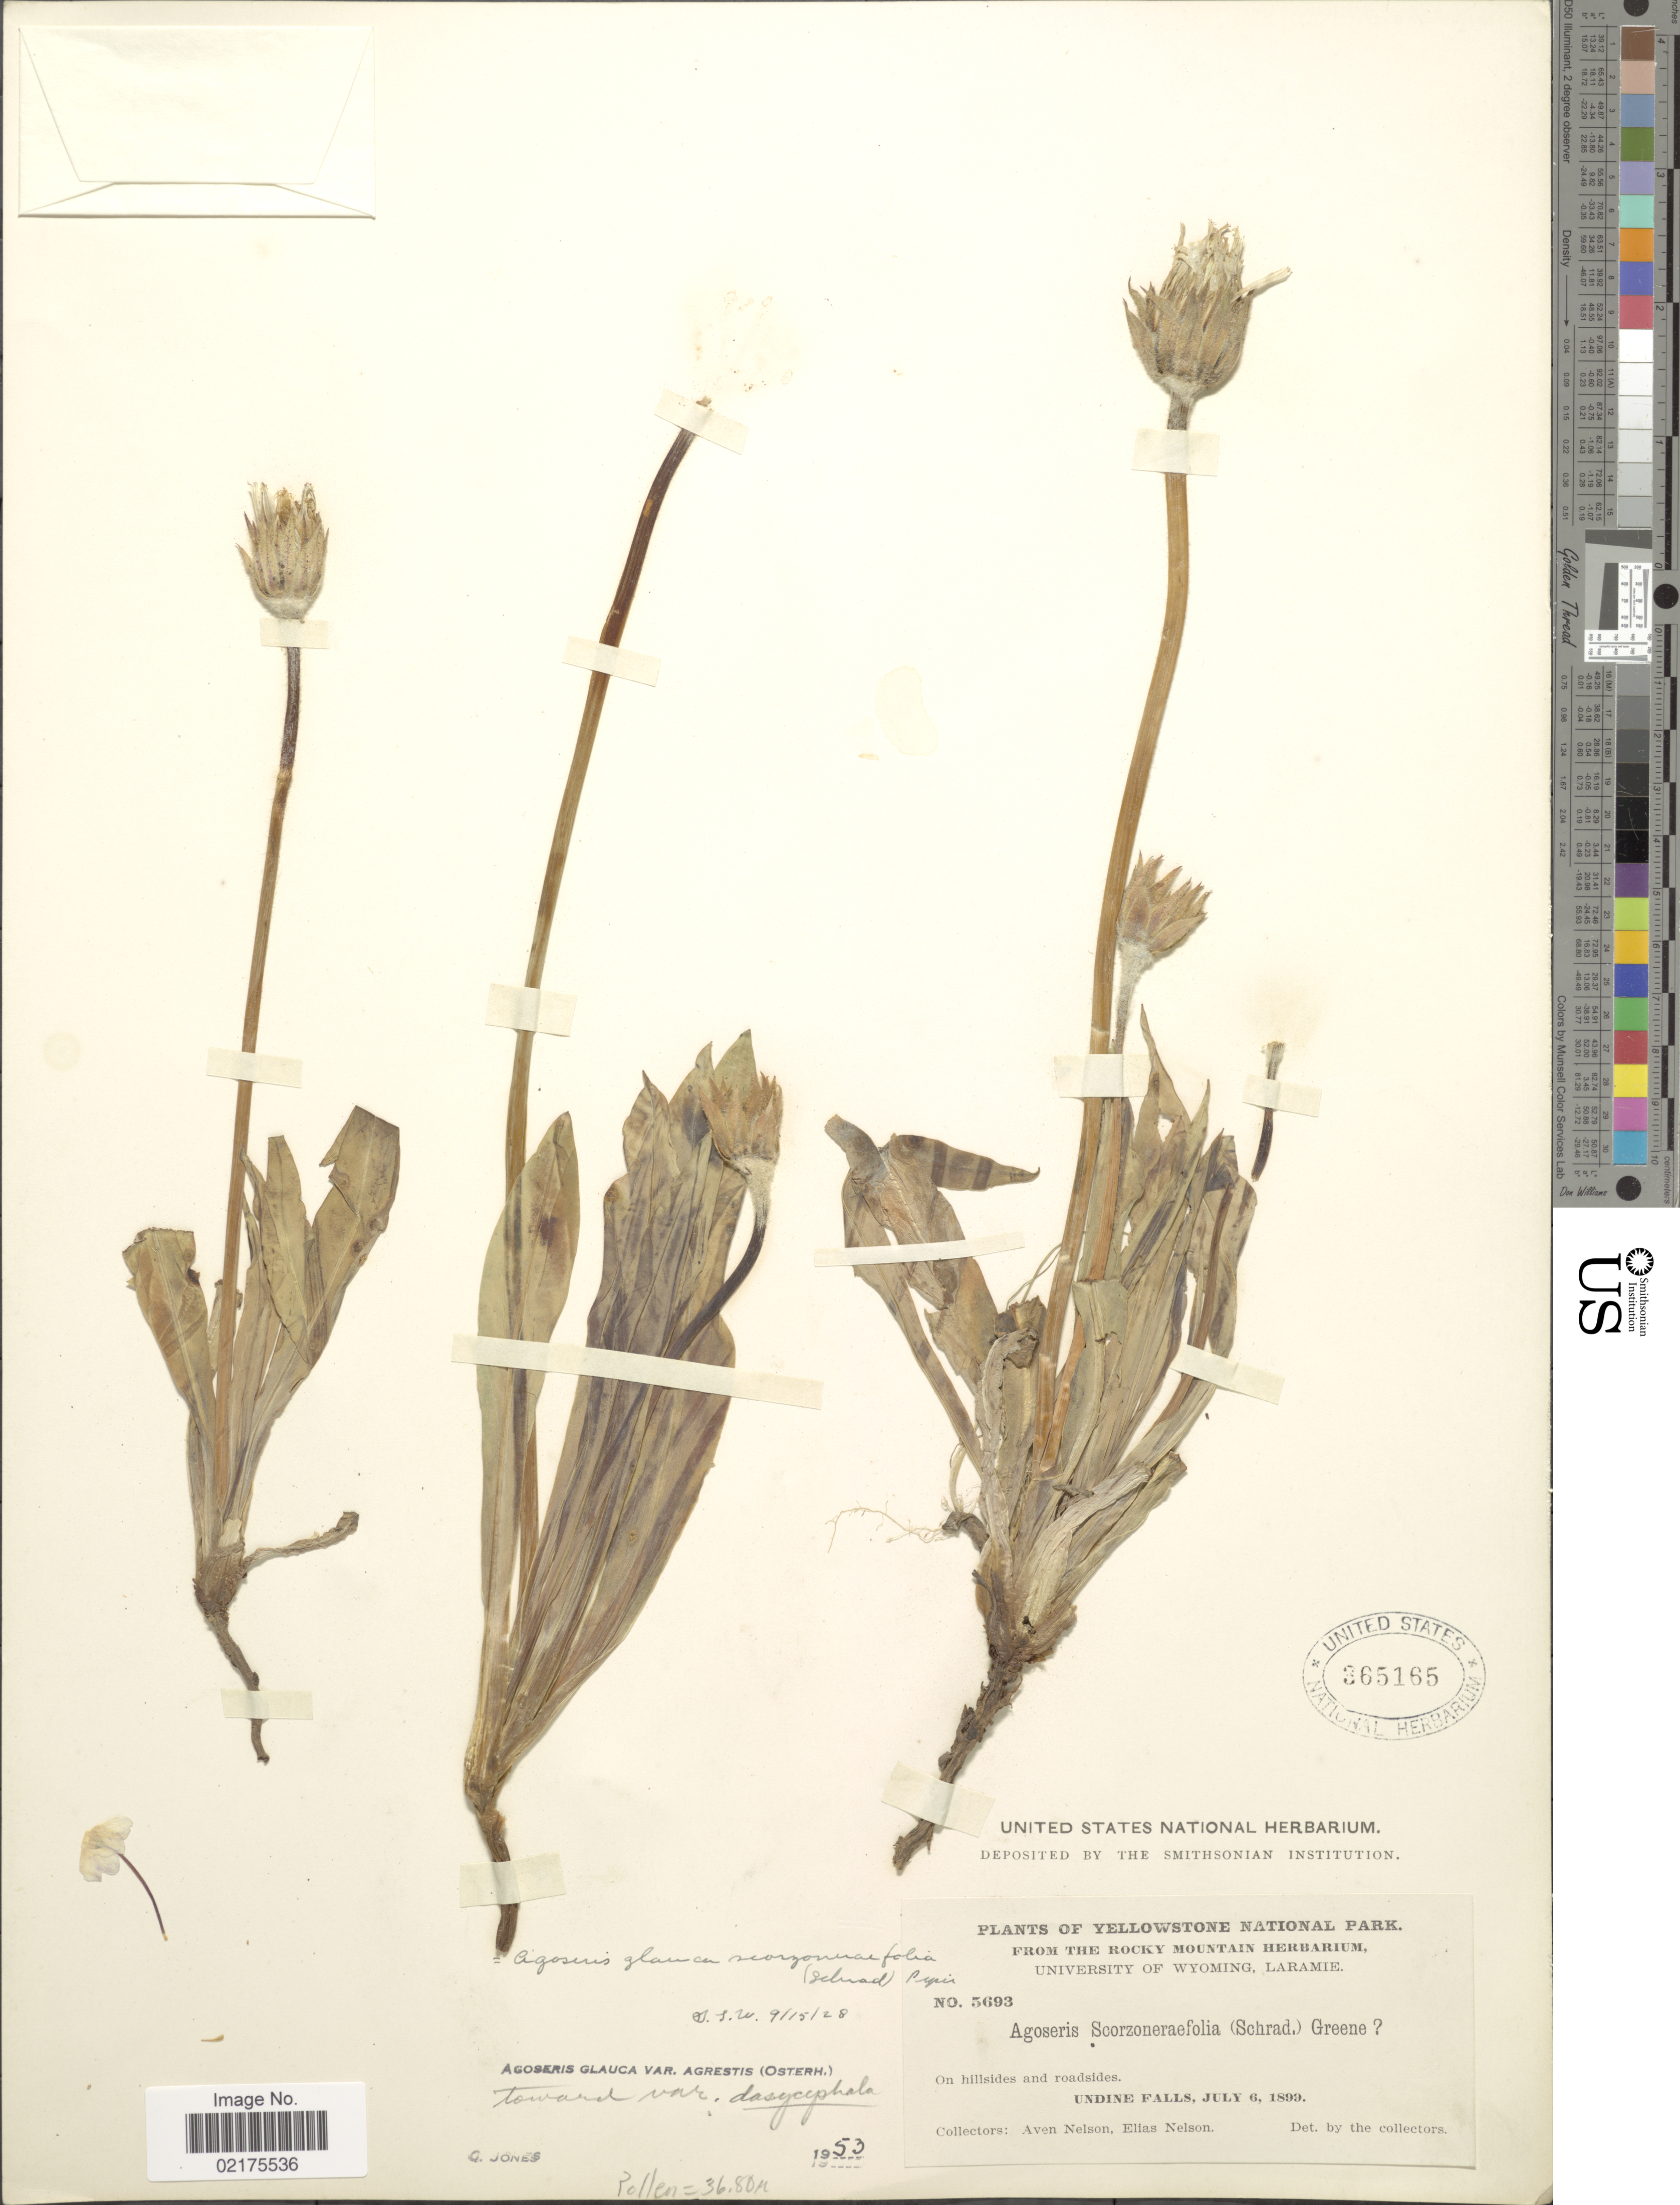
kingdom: Plantae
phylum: Tracheophyta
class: Magnoliopsida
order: Asterales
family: Asteraceae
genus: Agoseris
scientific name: Agoseris glauca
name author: (Pursh) Raf.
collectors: A. Nelson & E. Nelson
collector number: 5693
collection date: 1899-07-06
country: United States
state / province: Wyoming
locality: Yellowstone National Park. On hillsides and roadsides, Undine Falls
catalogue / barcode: US 365165